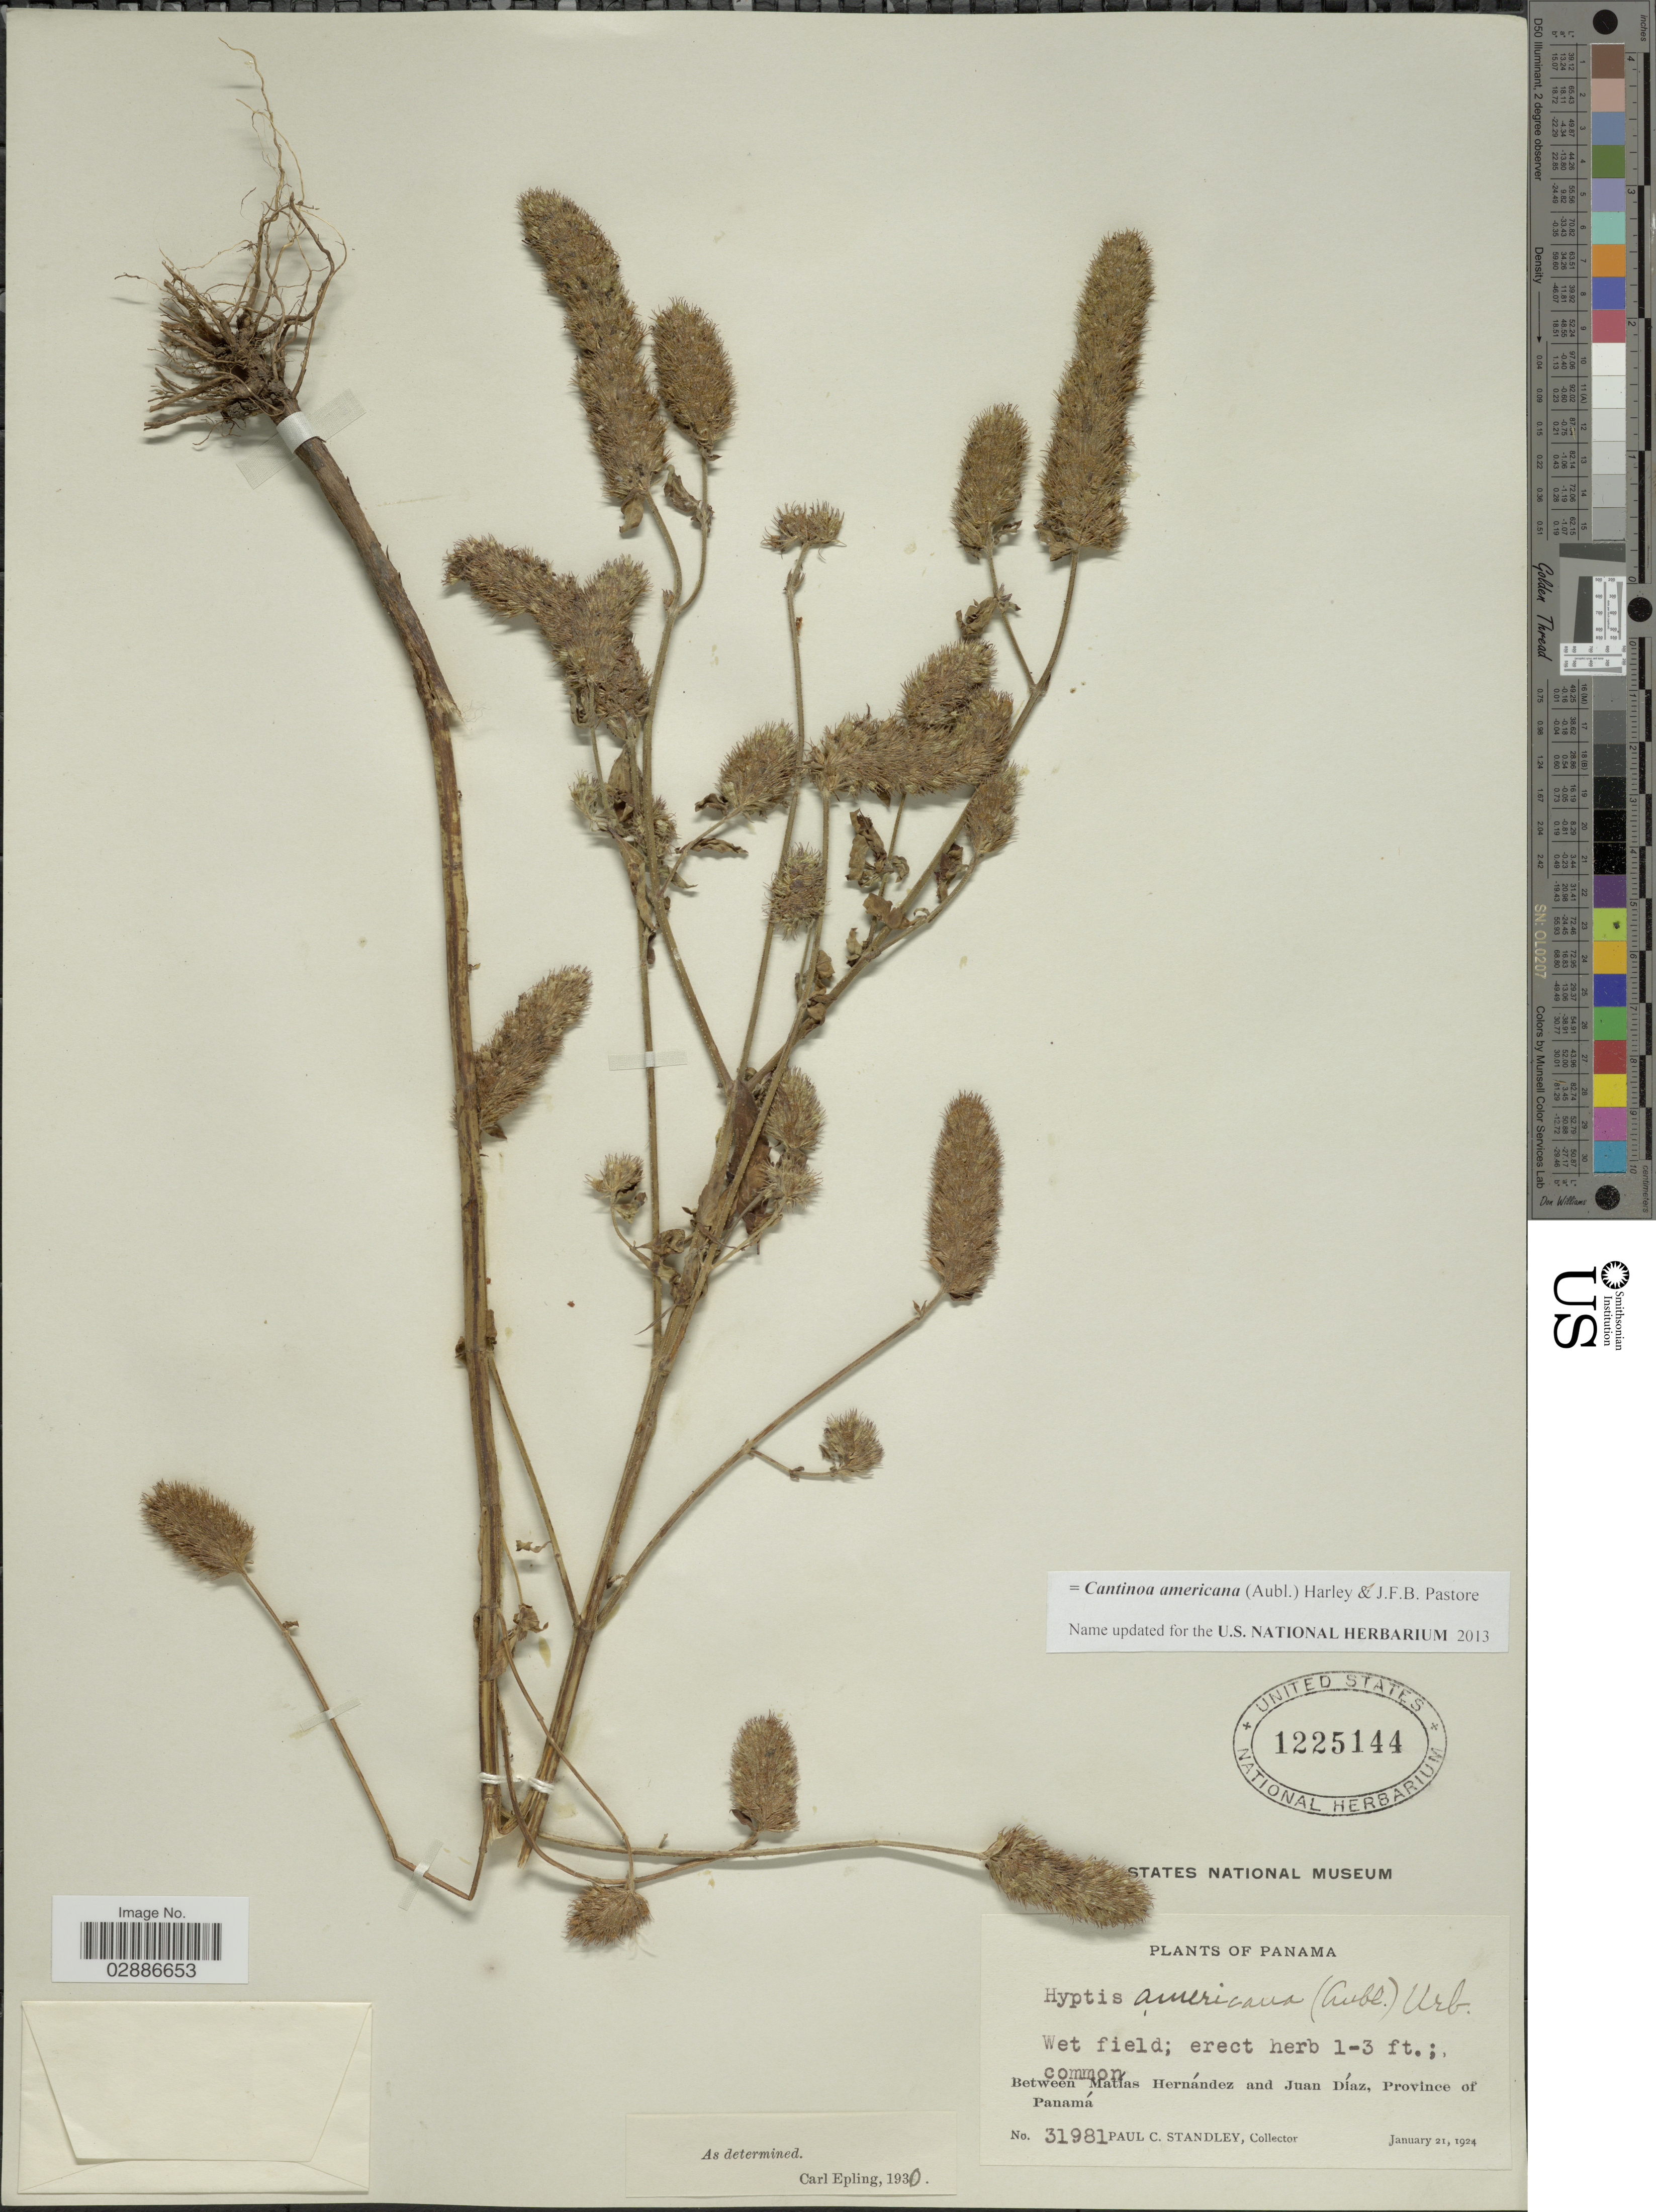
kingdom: Plantae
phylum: Tracheophyta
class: Magnoliopsida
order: Lamiales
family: Lamiaceae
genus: Cantinoa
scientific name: Cantinoa americana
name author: (Aubl.) Harley & J.F.B. Pastore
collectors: P. C. Standley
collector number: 31981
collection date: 1924-01-21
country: Panama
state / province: Panamá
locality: Between Matías Hernández and Juan Díaz.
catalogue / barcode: US 1225144